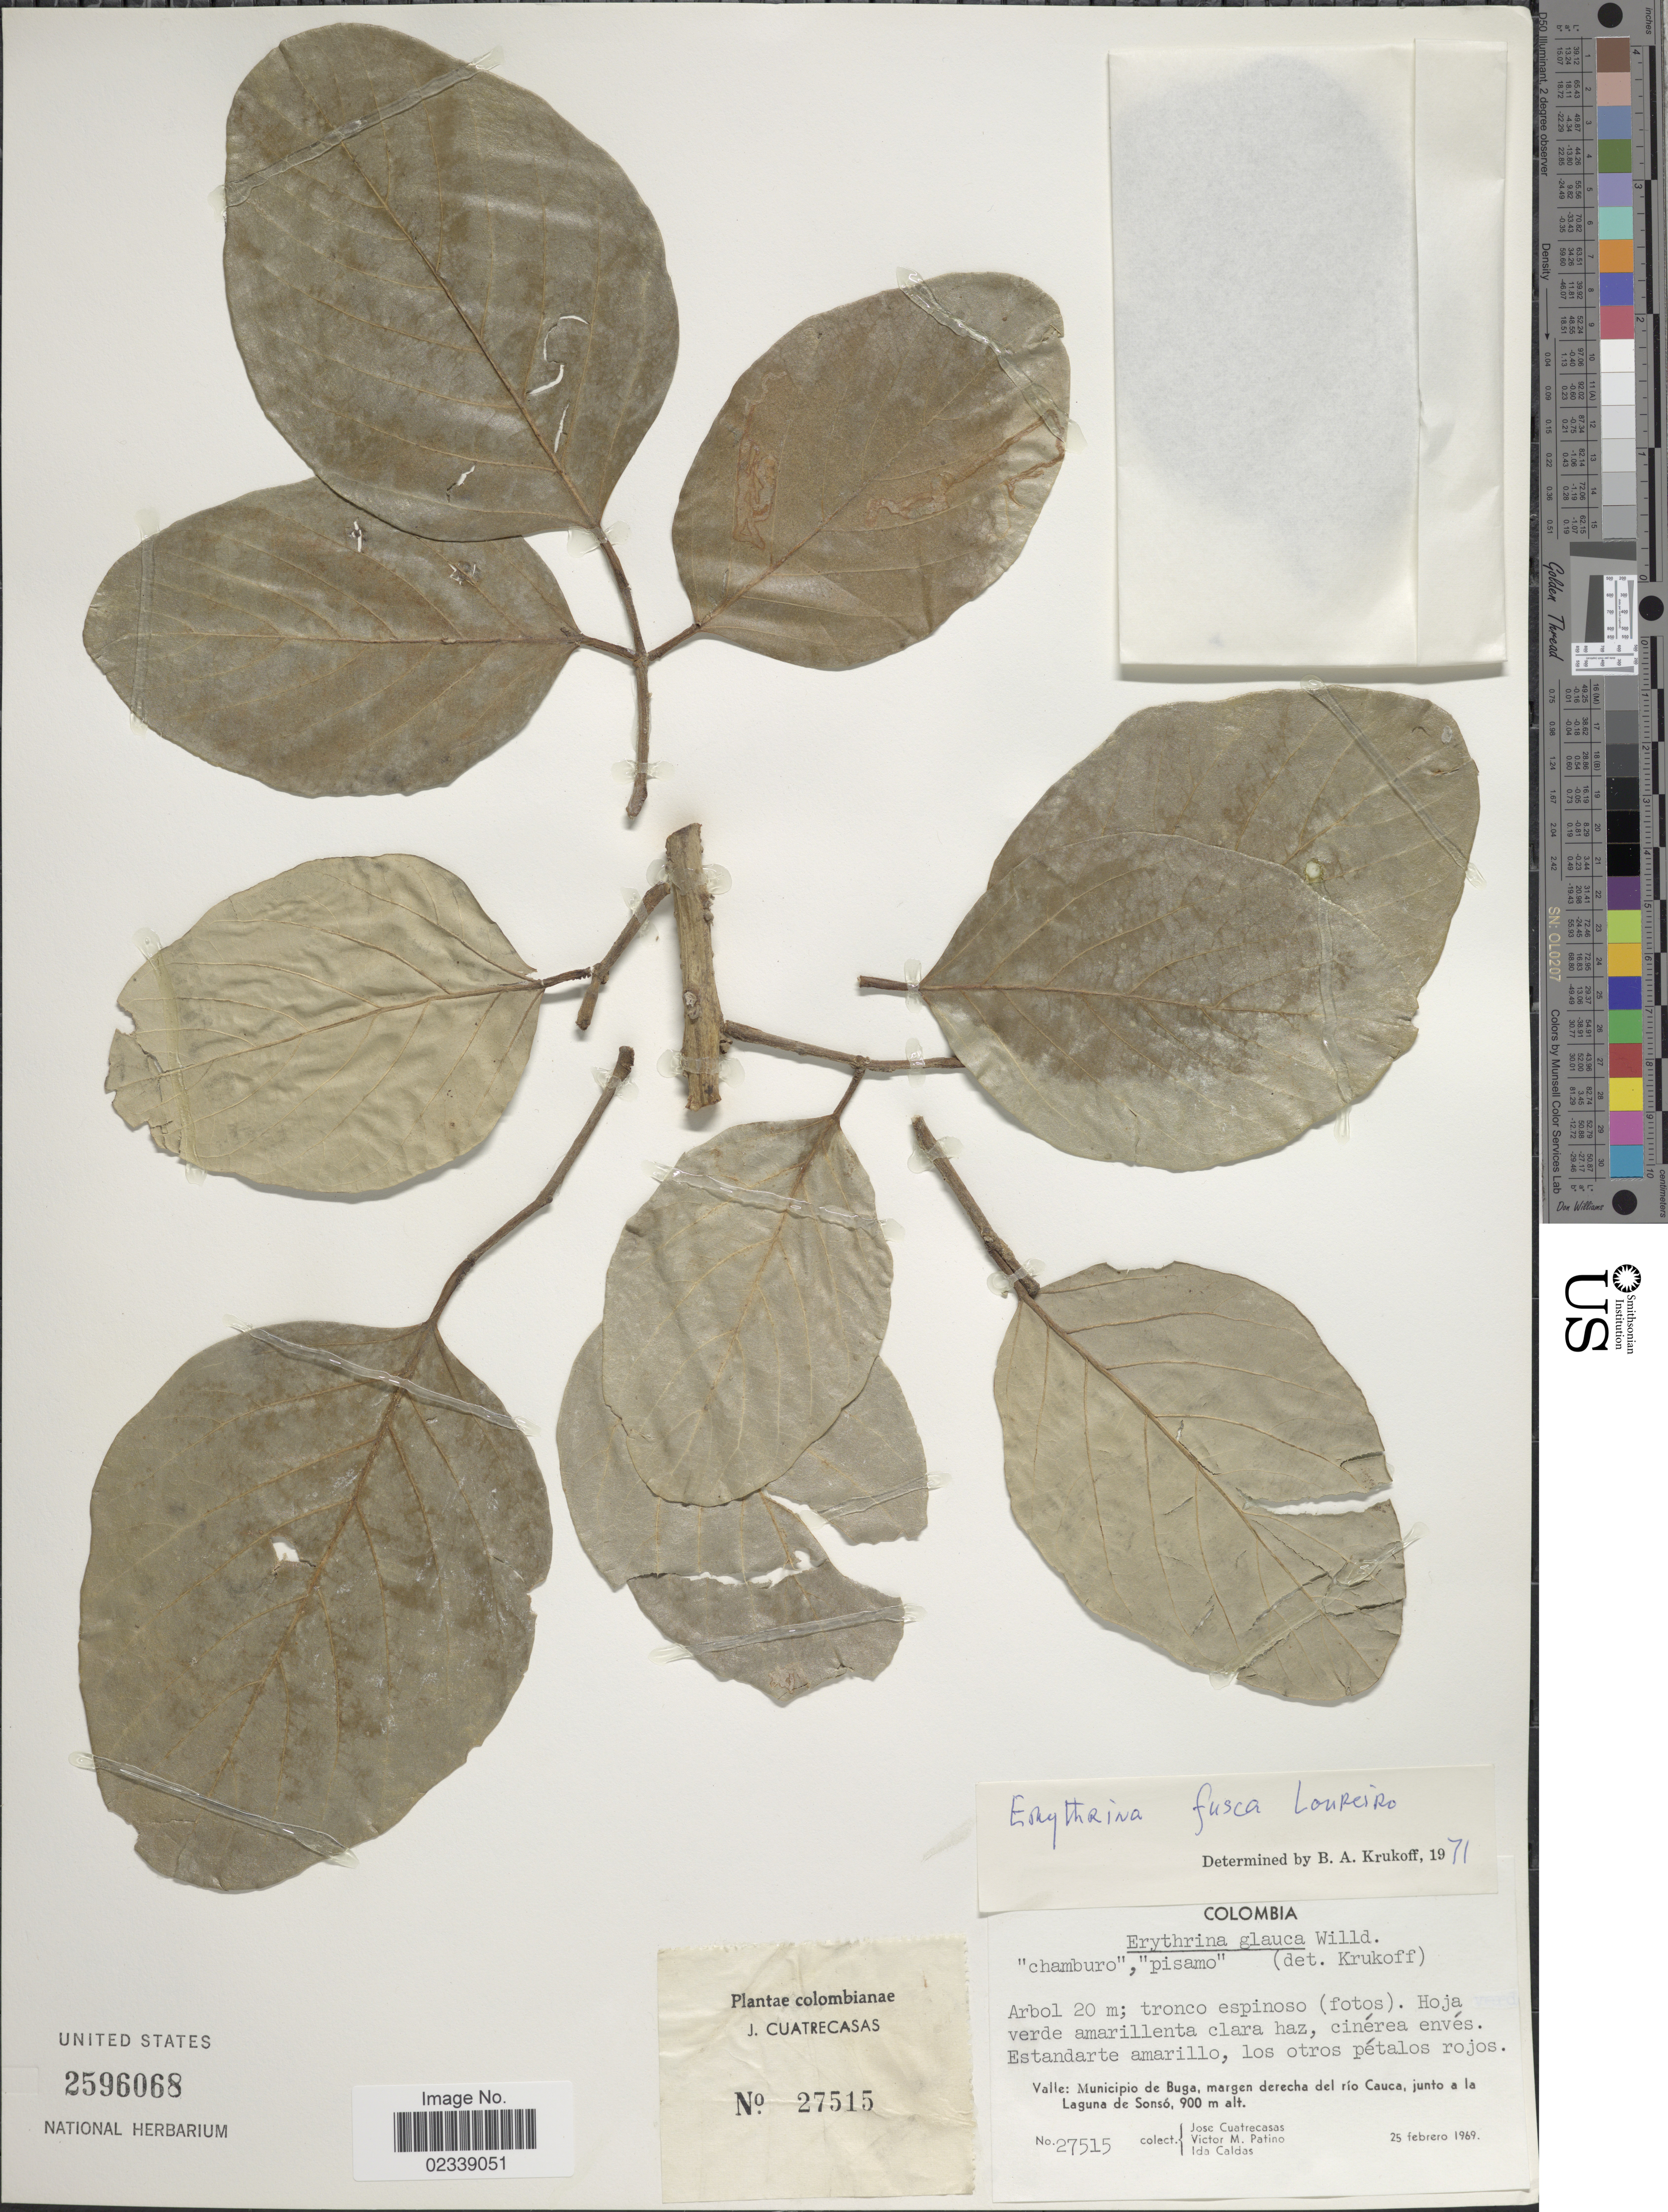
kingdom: Plantae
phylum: Tracheophyta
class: Magnoliopsida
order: Fabales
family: Fabaceae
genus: Erythrina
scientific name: Erythrina fusca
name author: Lour.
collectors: J. Cuatrecasas, V. M. Patiño & I. Caldas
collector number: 27515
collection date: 1969-02-25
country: Colombia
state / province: Valle del Cauca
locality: Valle: Municipio de Buga, margen derecha del rio Cauca, junto a la Laguna de Sonso.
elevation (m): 900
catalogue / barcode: US 2596068